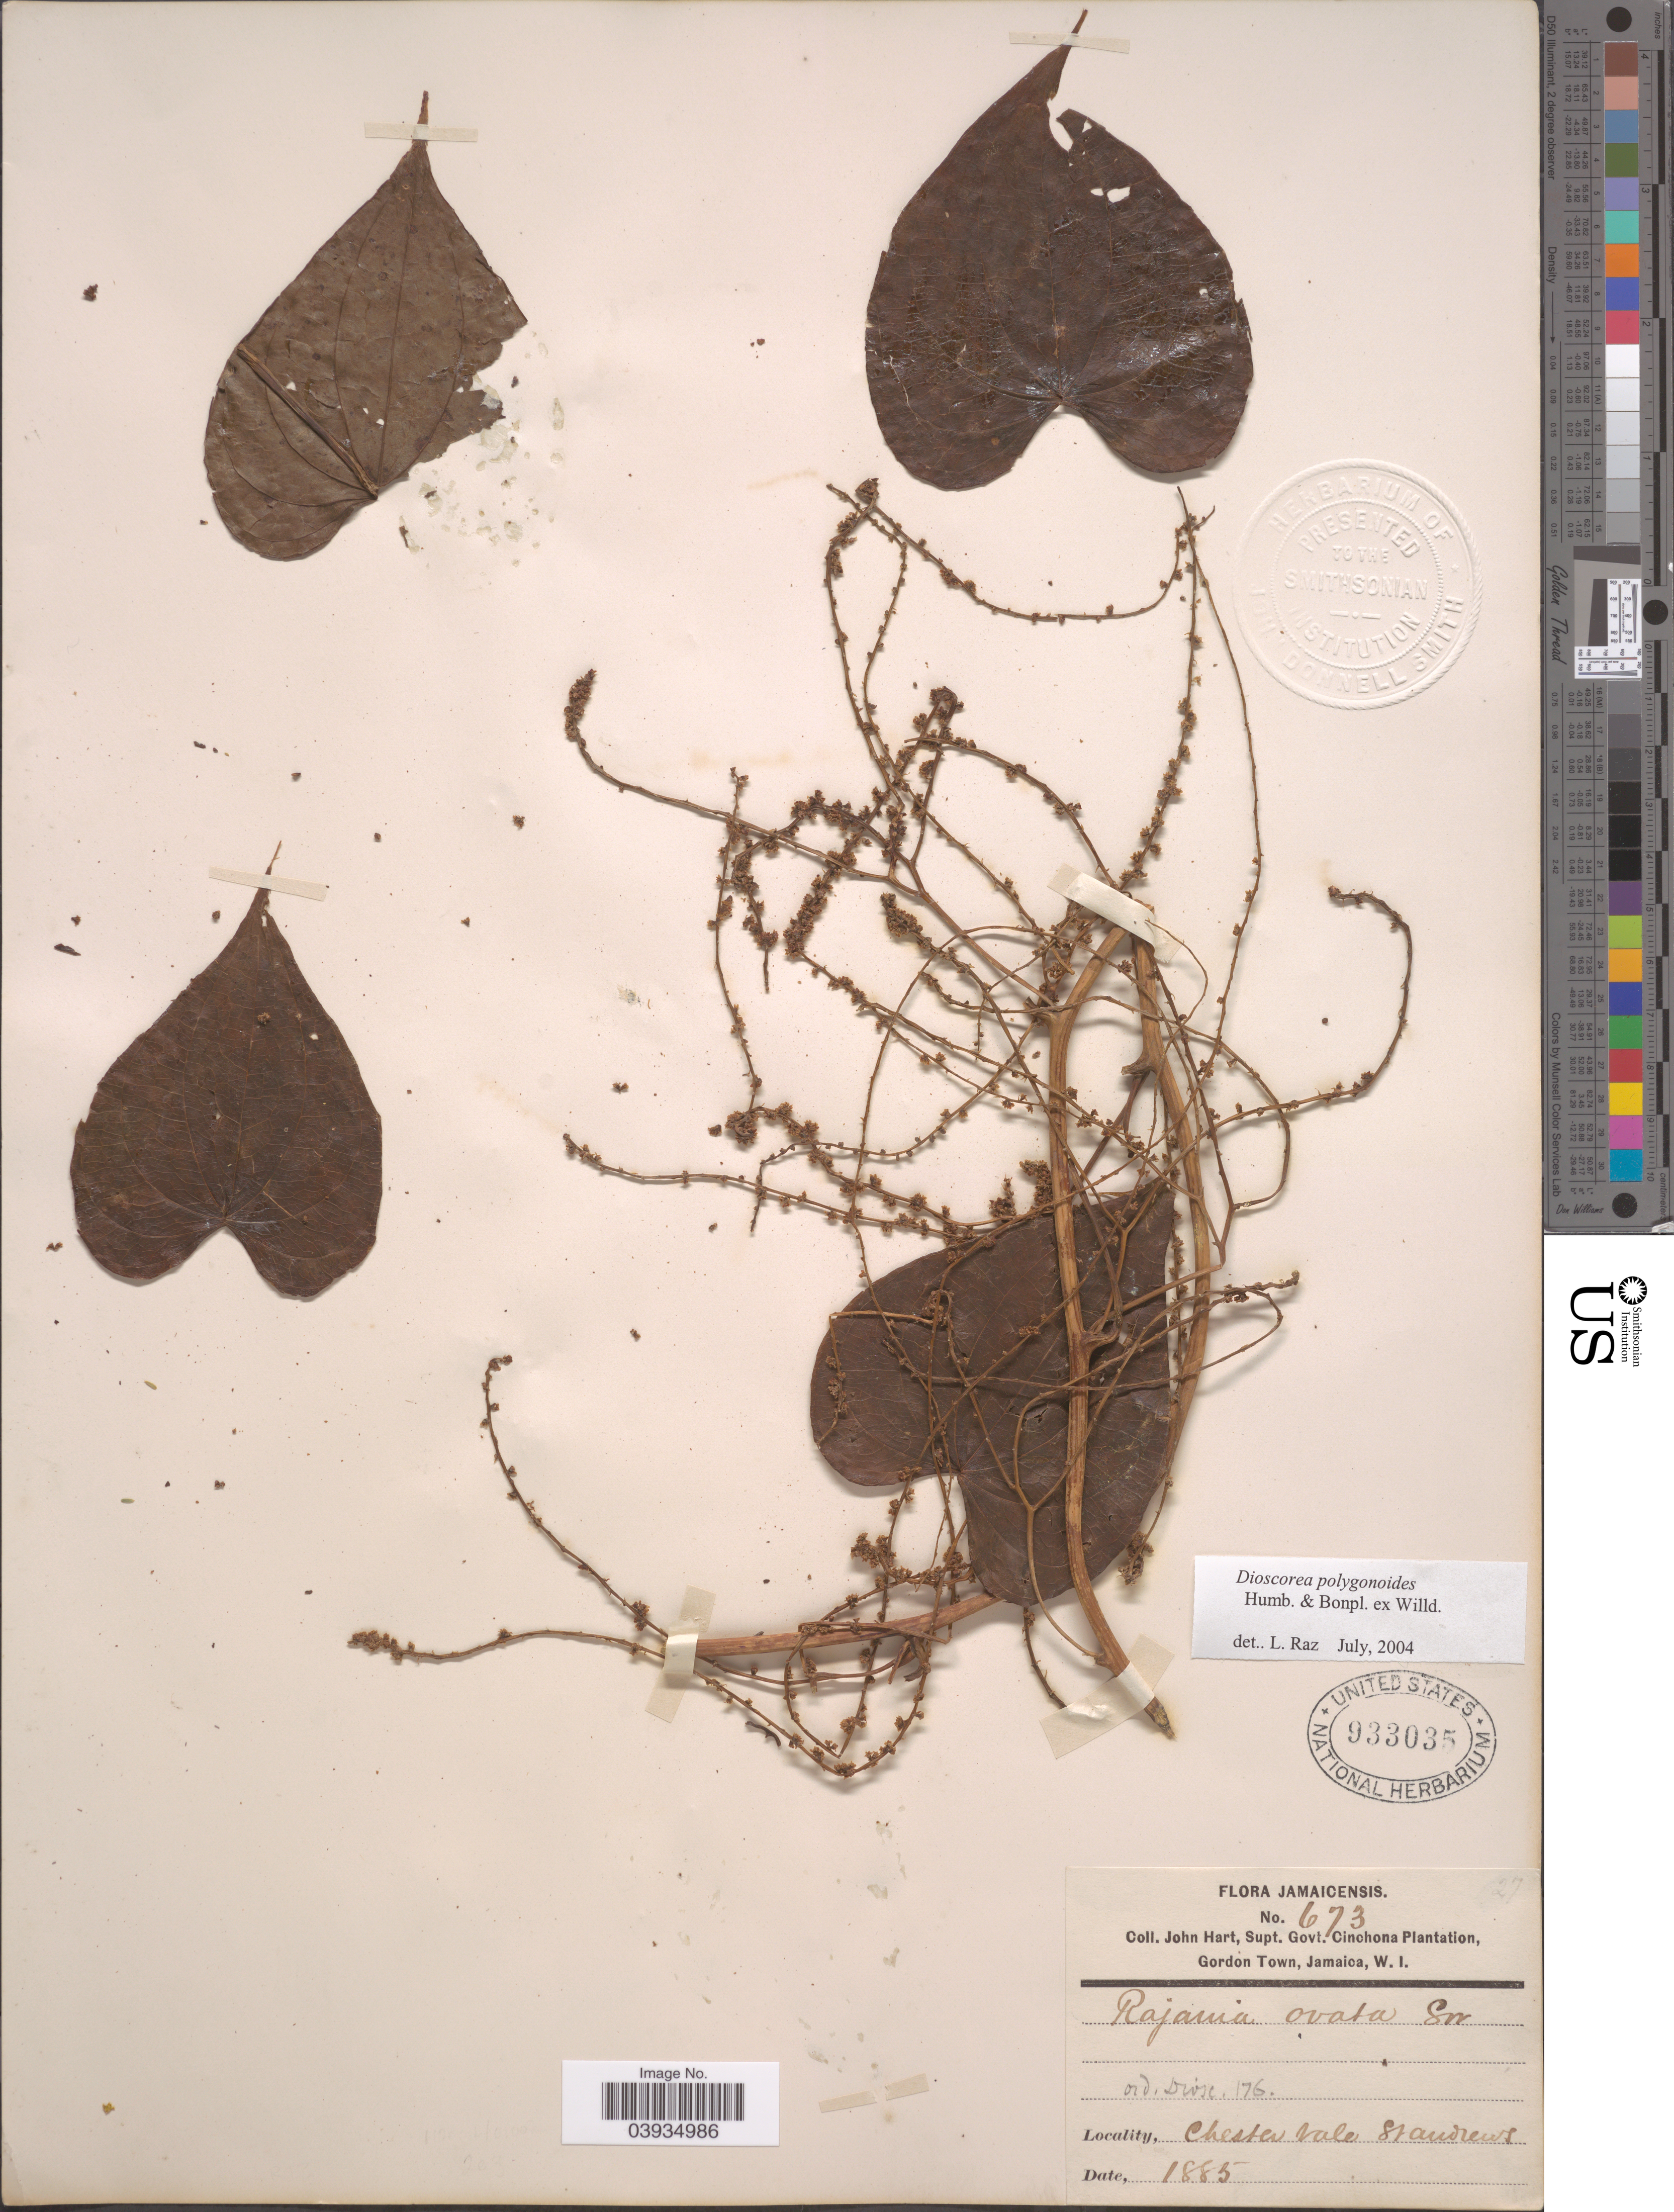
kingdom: Plantae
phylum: Tracheophyta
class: Liliopsida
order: Dioscoreales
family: Dioscoreaceae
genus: Dioscorea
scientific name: Dioscorea polygonoides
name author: Humb. & Bonpl. ex Willd.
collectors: J. Hart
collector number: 673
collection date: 1885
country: Jamaica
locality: Chester Vale St Andrews.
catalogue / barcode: US 933035